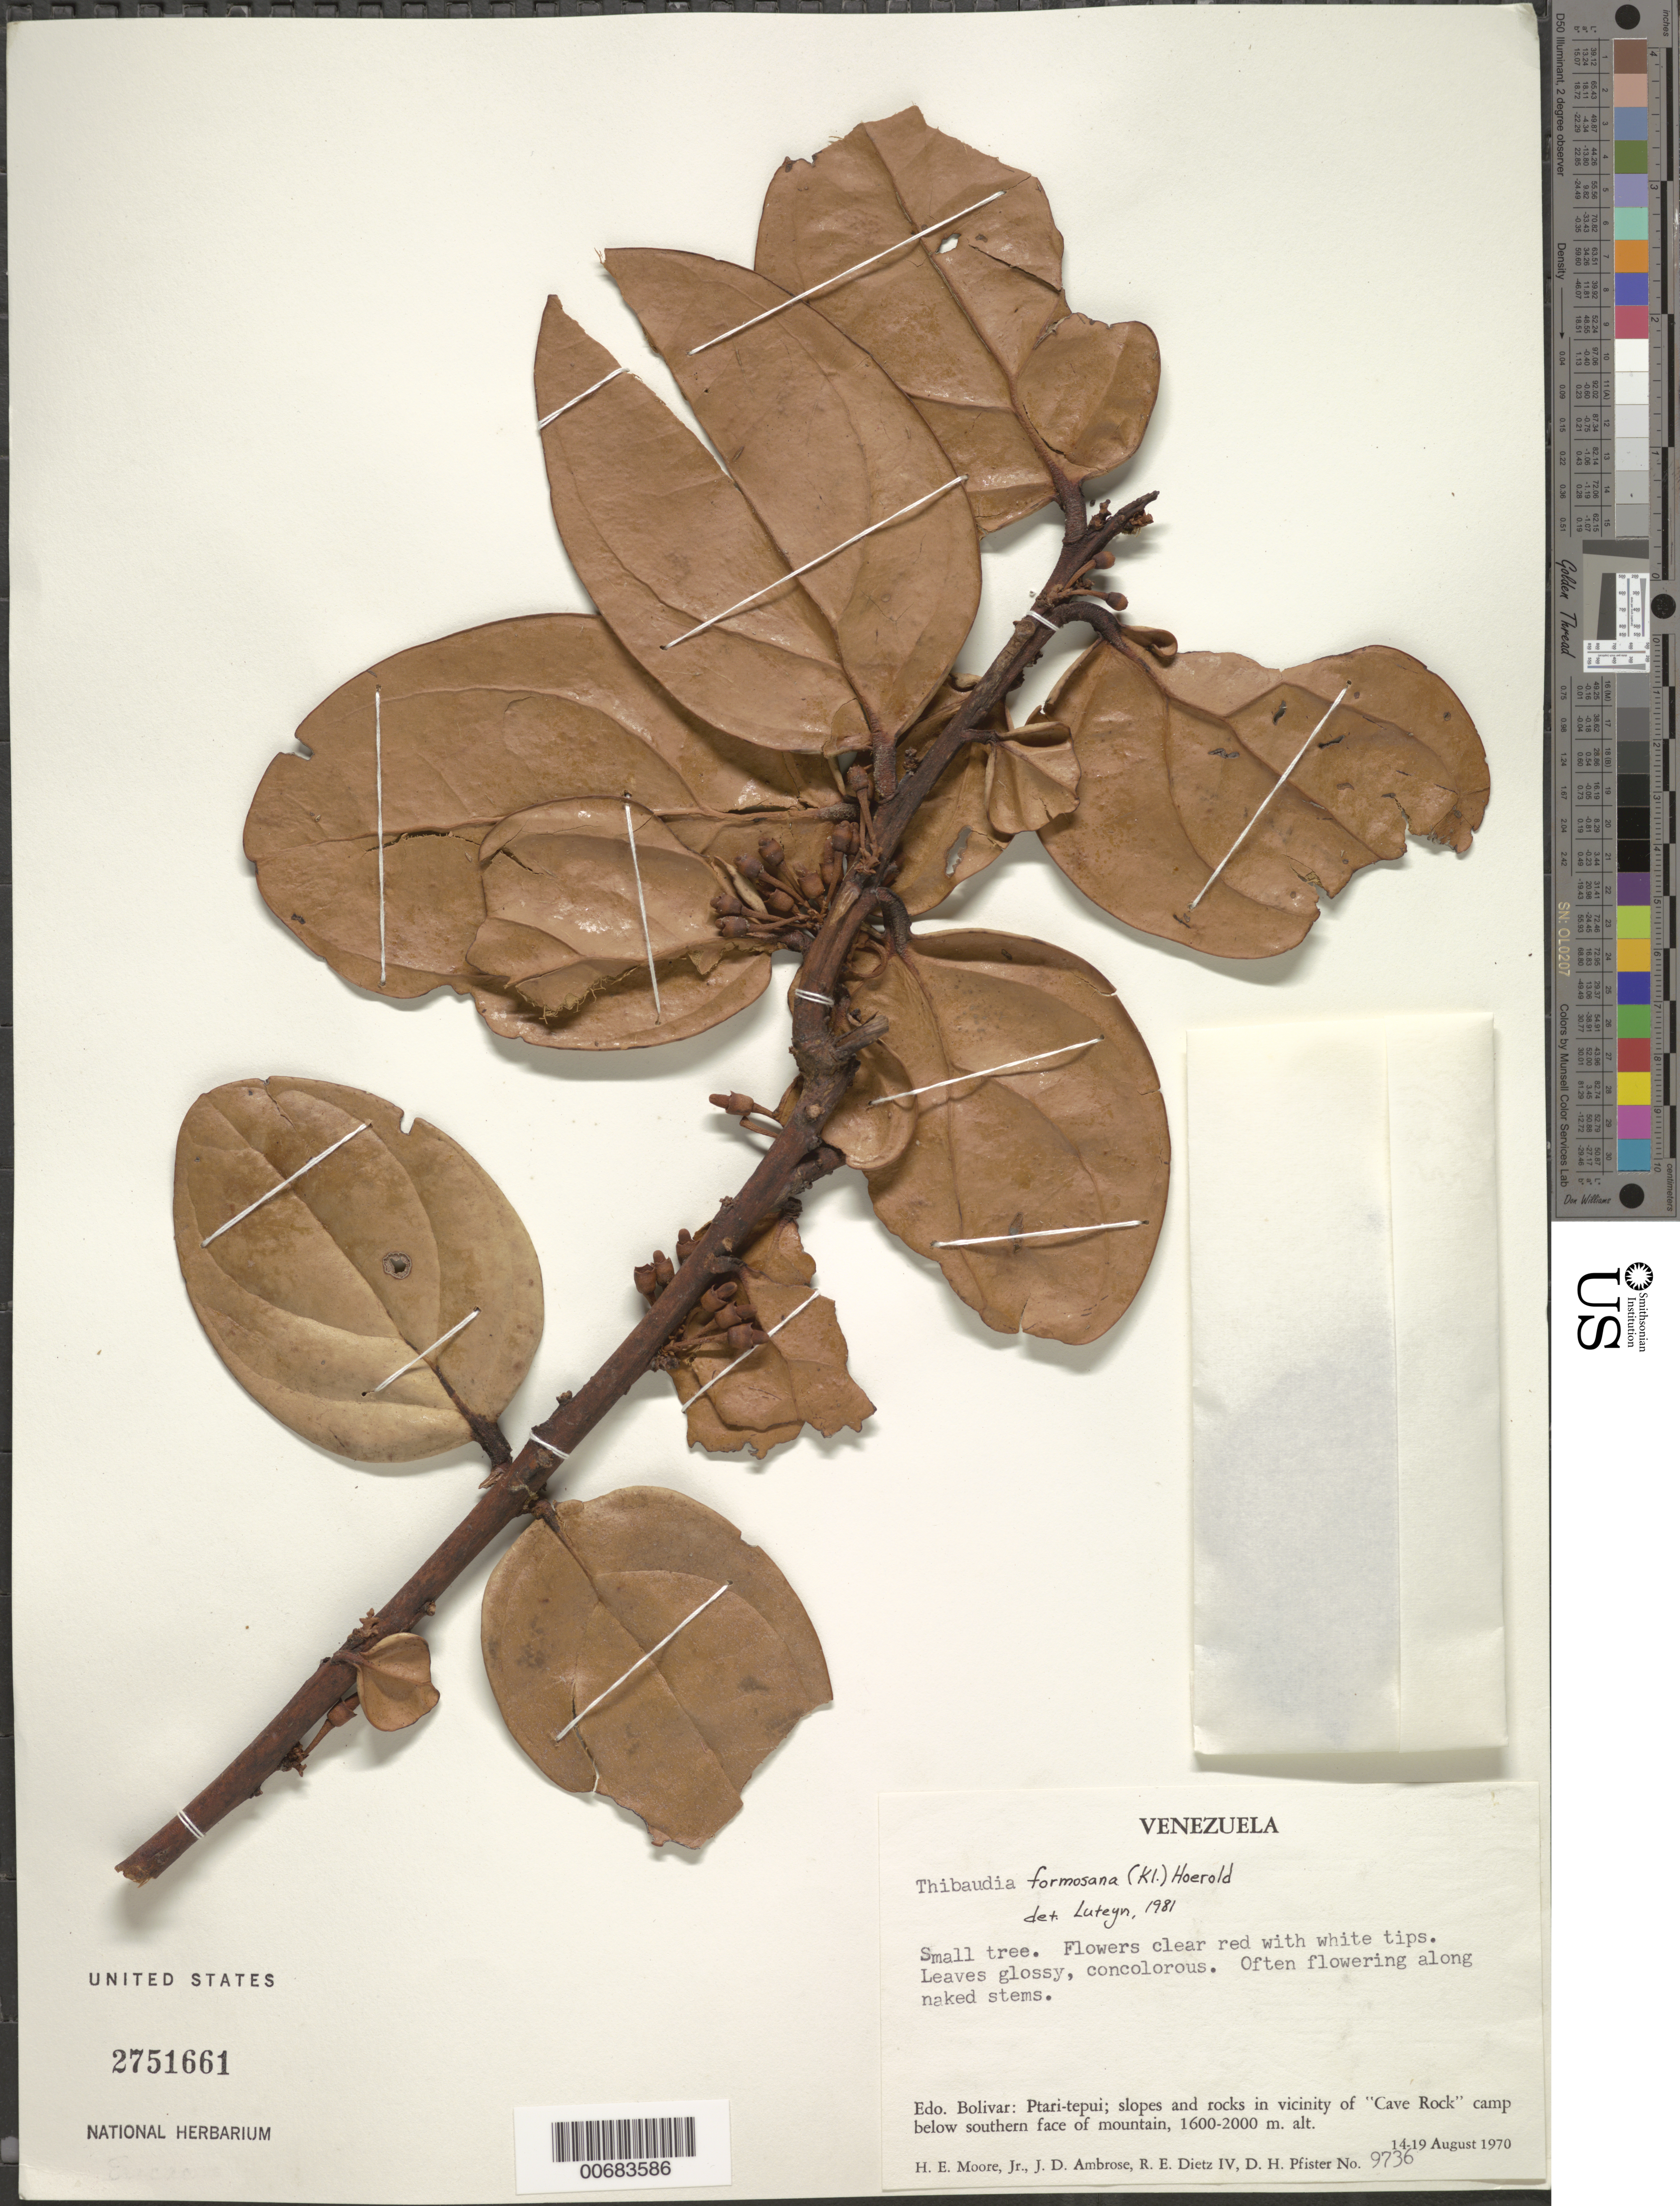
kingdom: Plantae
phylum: Tracheophyta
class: Magnoliopsida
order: Ericales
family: Ericaceae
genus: Thibaudia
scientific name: Thibaudia formosa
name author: (Klotzsch) Hoerold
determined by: Luteyn, J. L.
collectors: H. E. Moore, J. D. Ambrose, R. Dietz & D. H. Pfister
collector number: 9736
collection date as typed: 14-Aug-70 to 19-Aug-70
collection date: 1970-08-14/1970-08-19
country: Venezuela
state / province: Bolívar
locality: Ptari-tepuí, vicinity of "Cave Rock" camp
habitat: Slopes and rocks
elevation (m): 1600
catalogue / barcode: US 2751661